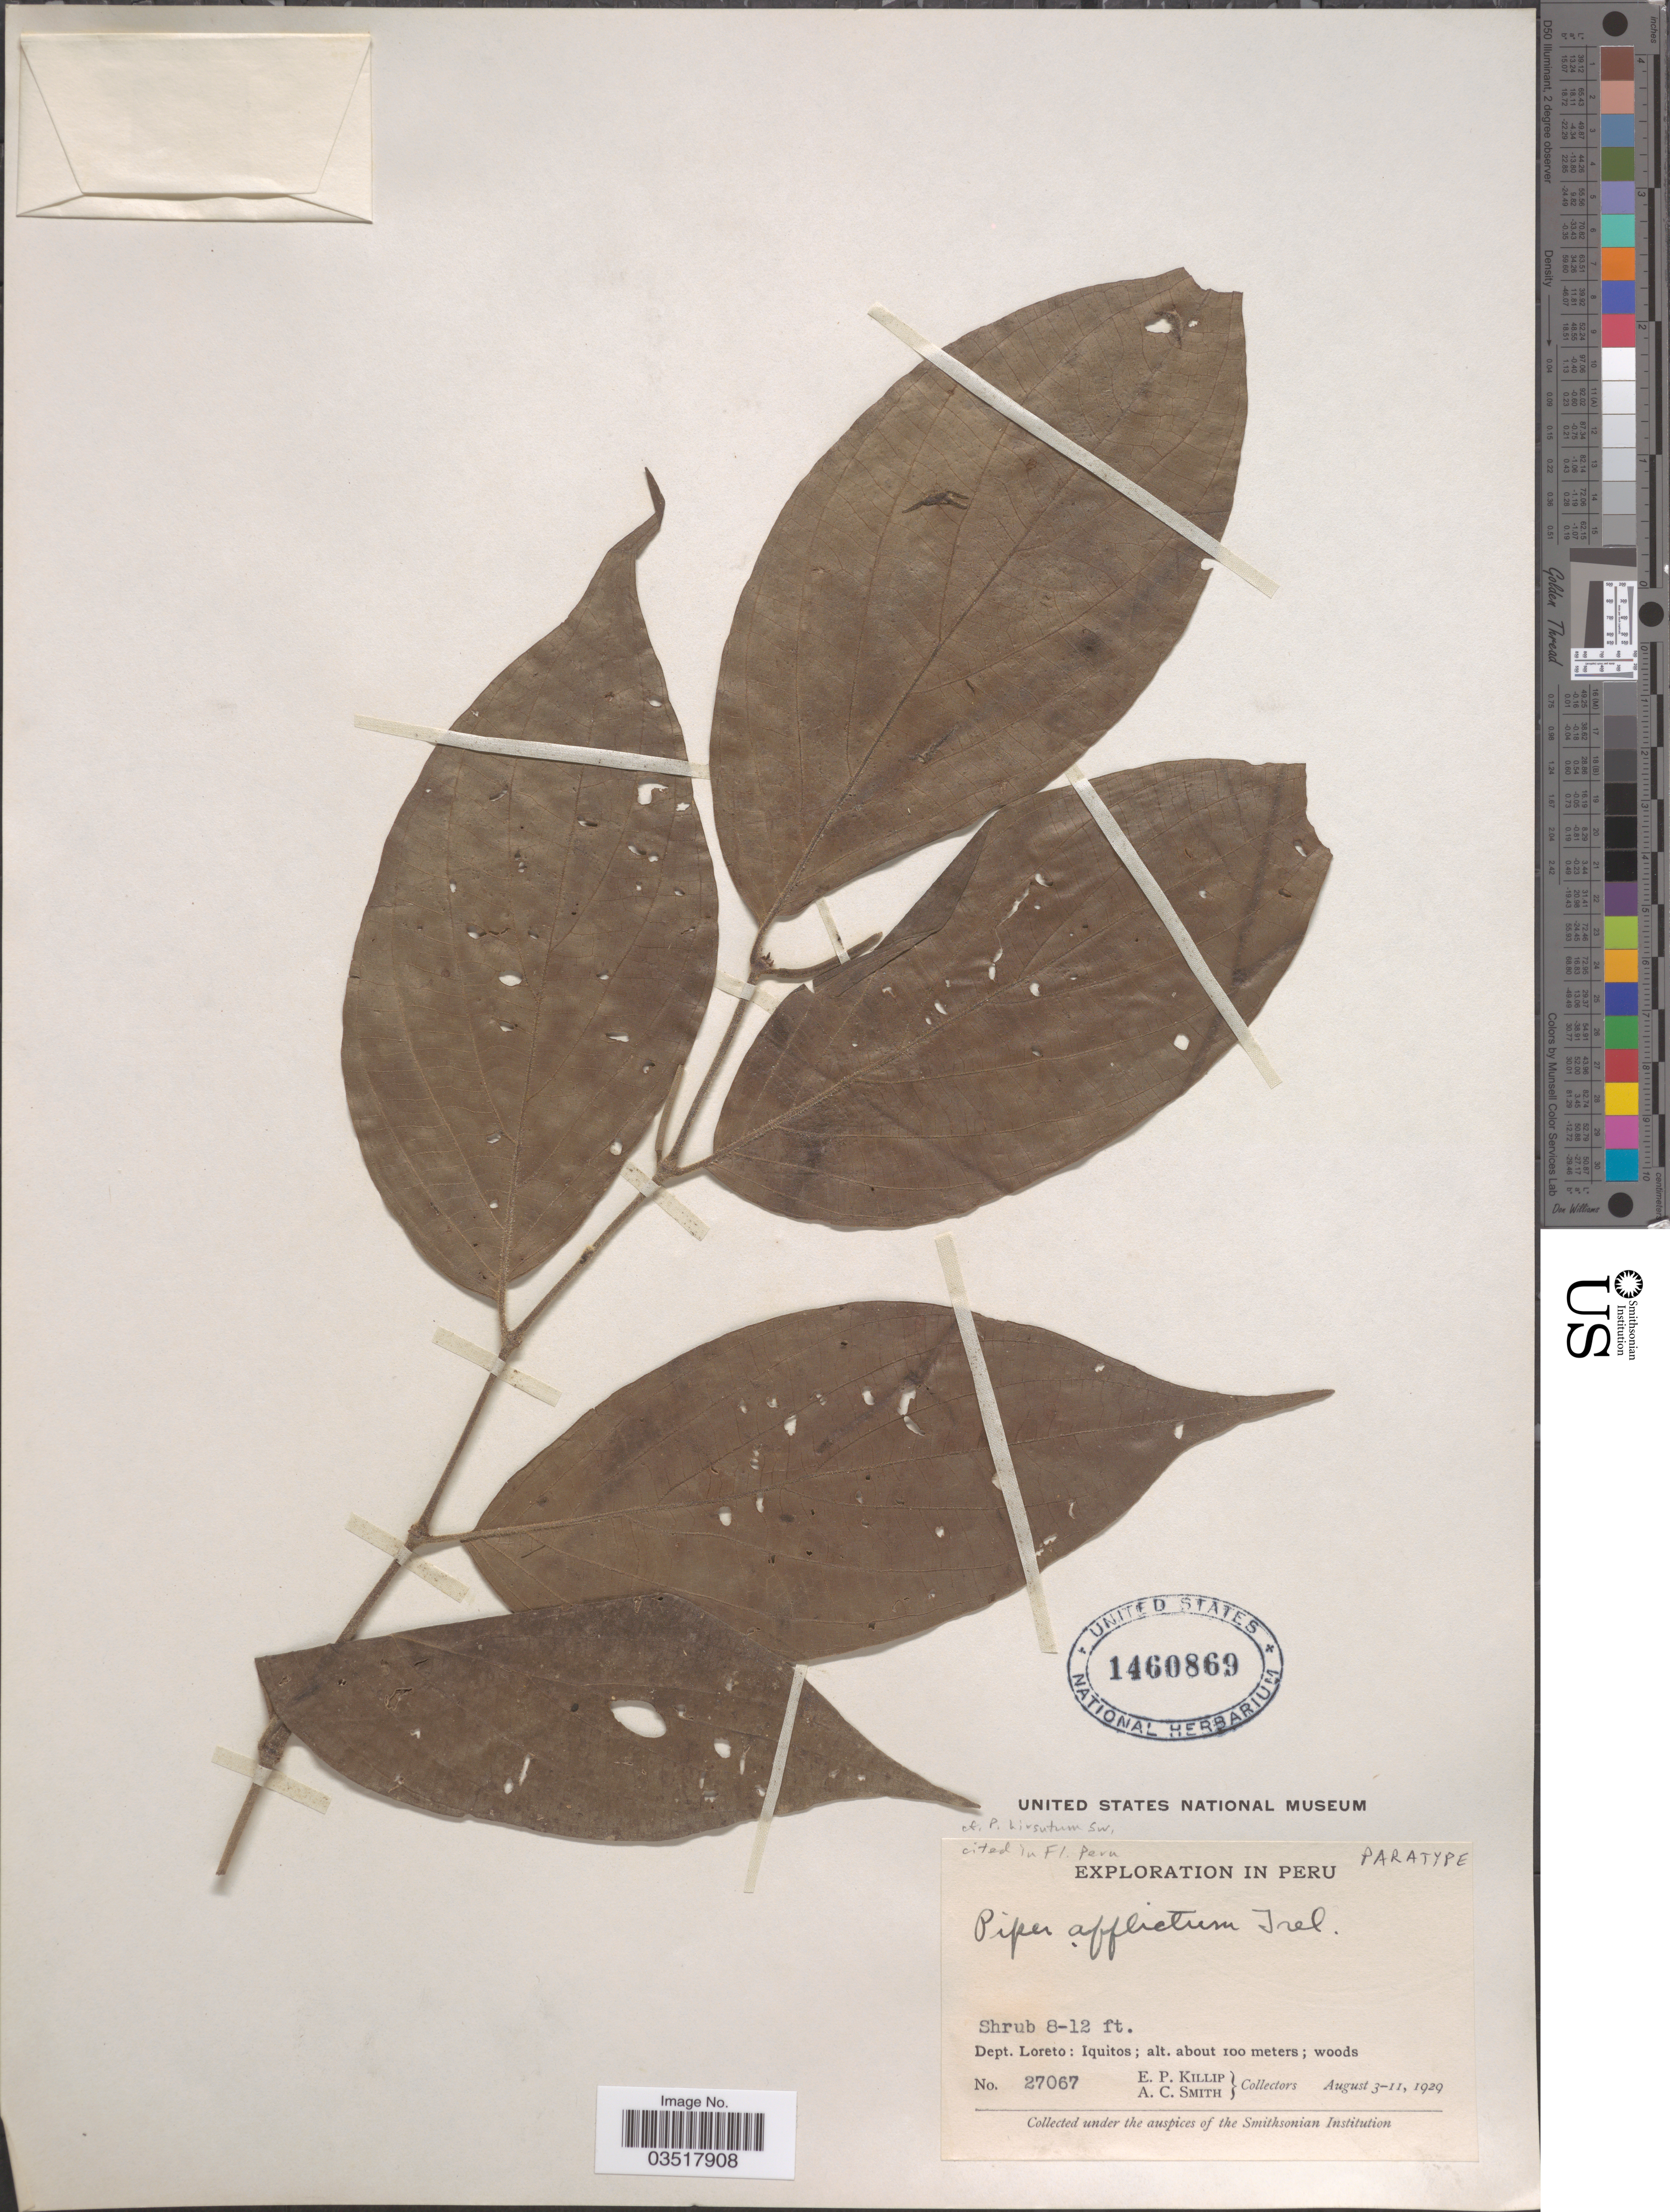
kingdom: Plantae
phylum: Tracheophyta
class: Magnoliopsida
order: Piperales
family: Piperaceae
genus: Piper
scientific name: Piper affictum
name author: Trel.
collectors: E. P. Killip & A. C. Smith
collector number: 27067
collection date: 1929-08-03/1929-08-11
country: Peru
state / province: Loreto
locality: Dept. Loreto: Iquitos.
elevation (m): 100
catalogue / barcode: US 1460869